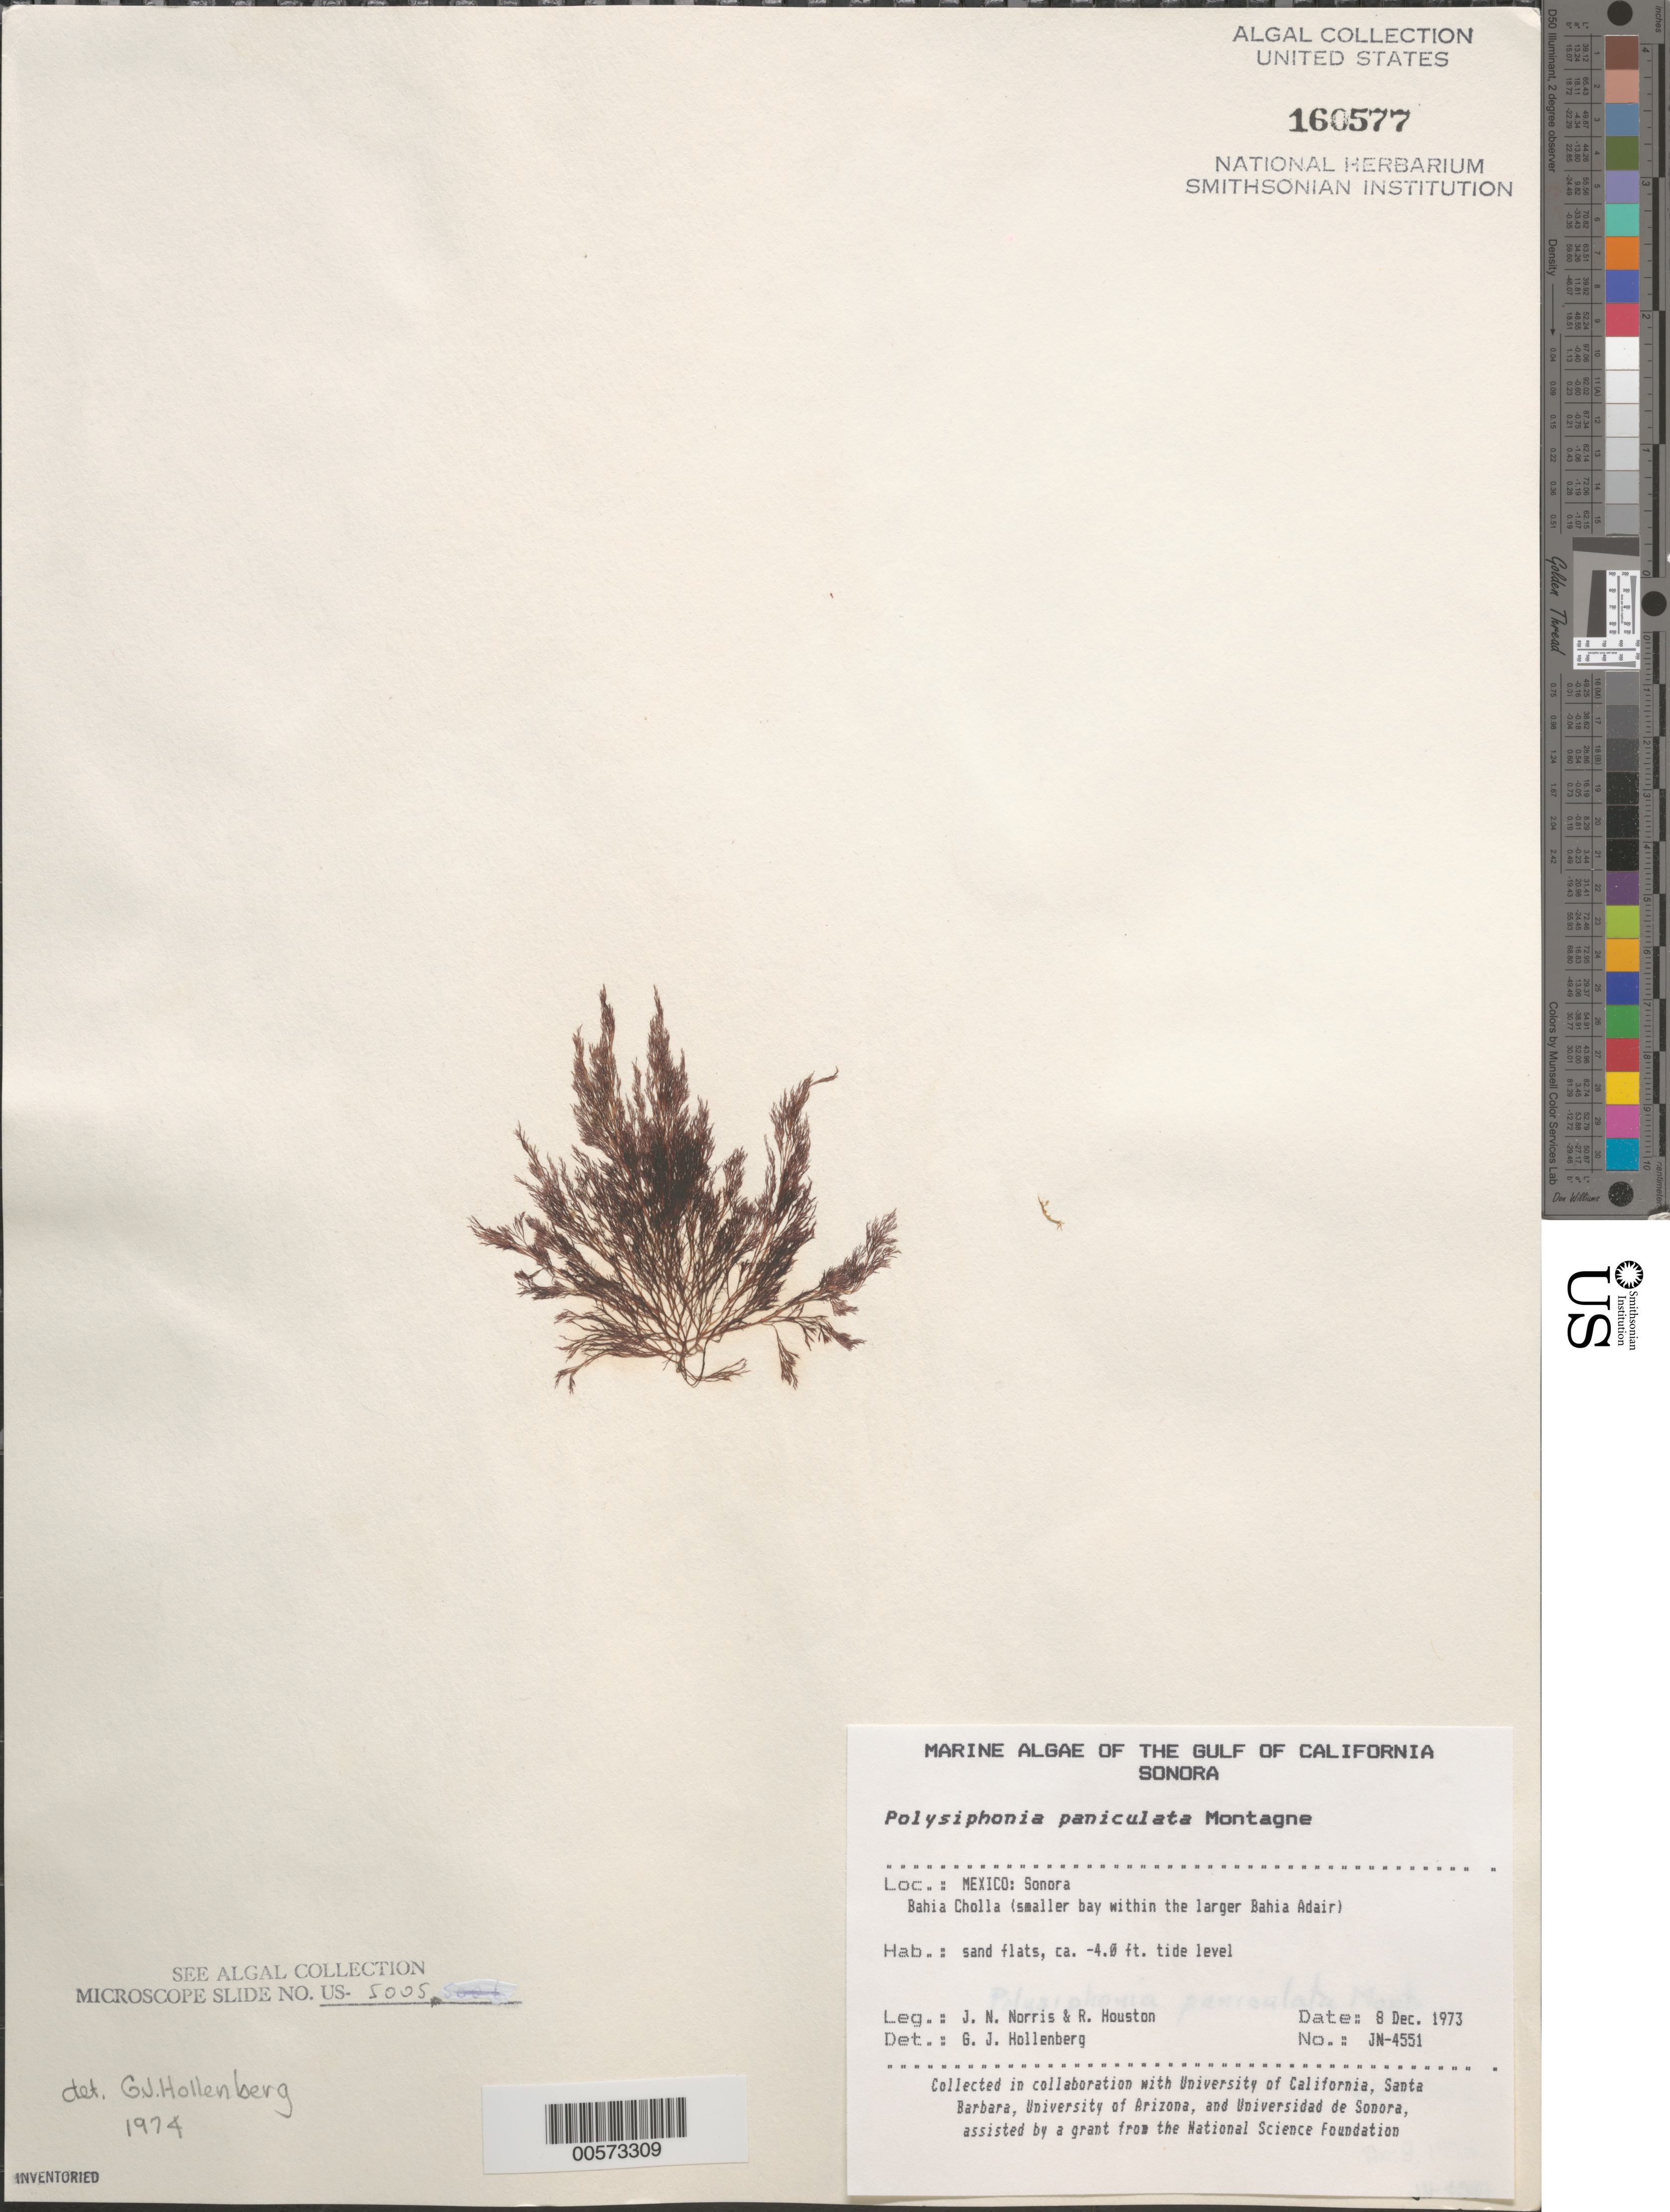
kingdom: Plantae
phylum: Rhodophyta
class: Florideophyceae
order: Ceramiales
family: Rhodomelaceae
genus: Eutrichosiphonia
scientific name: Eutrichosiphonia paniculata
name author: (Mont.) D.E.Bustamante & T.O. Cho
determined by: Algae name updating Project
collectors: J. N. Norris & R. Houston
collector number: JN-4551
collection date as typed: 08 Dec 1973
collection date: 1973-12-08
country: Mexico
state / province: Sonora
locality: Bahia Cholla, Bahia Adair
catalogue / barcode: US 160577